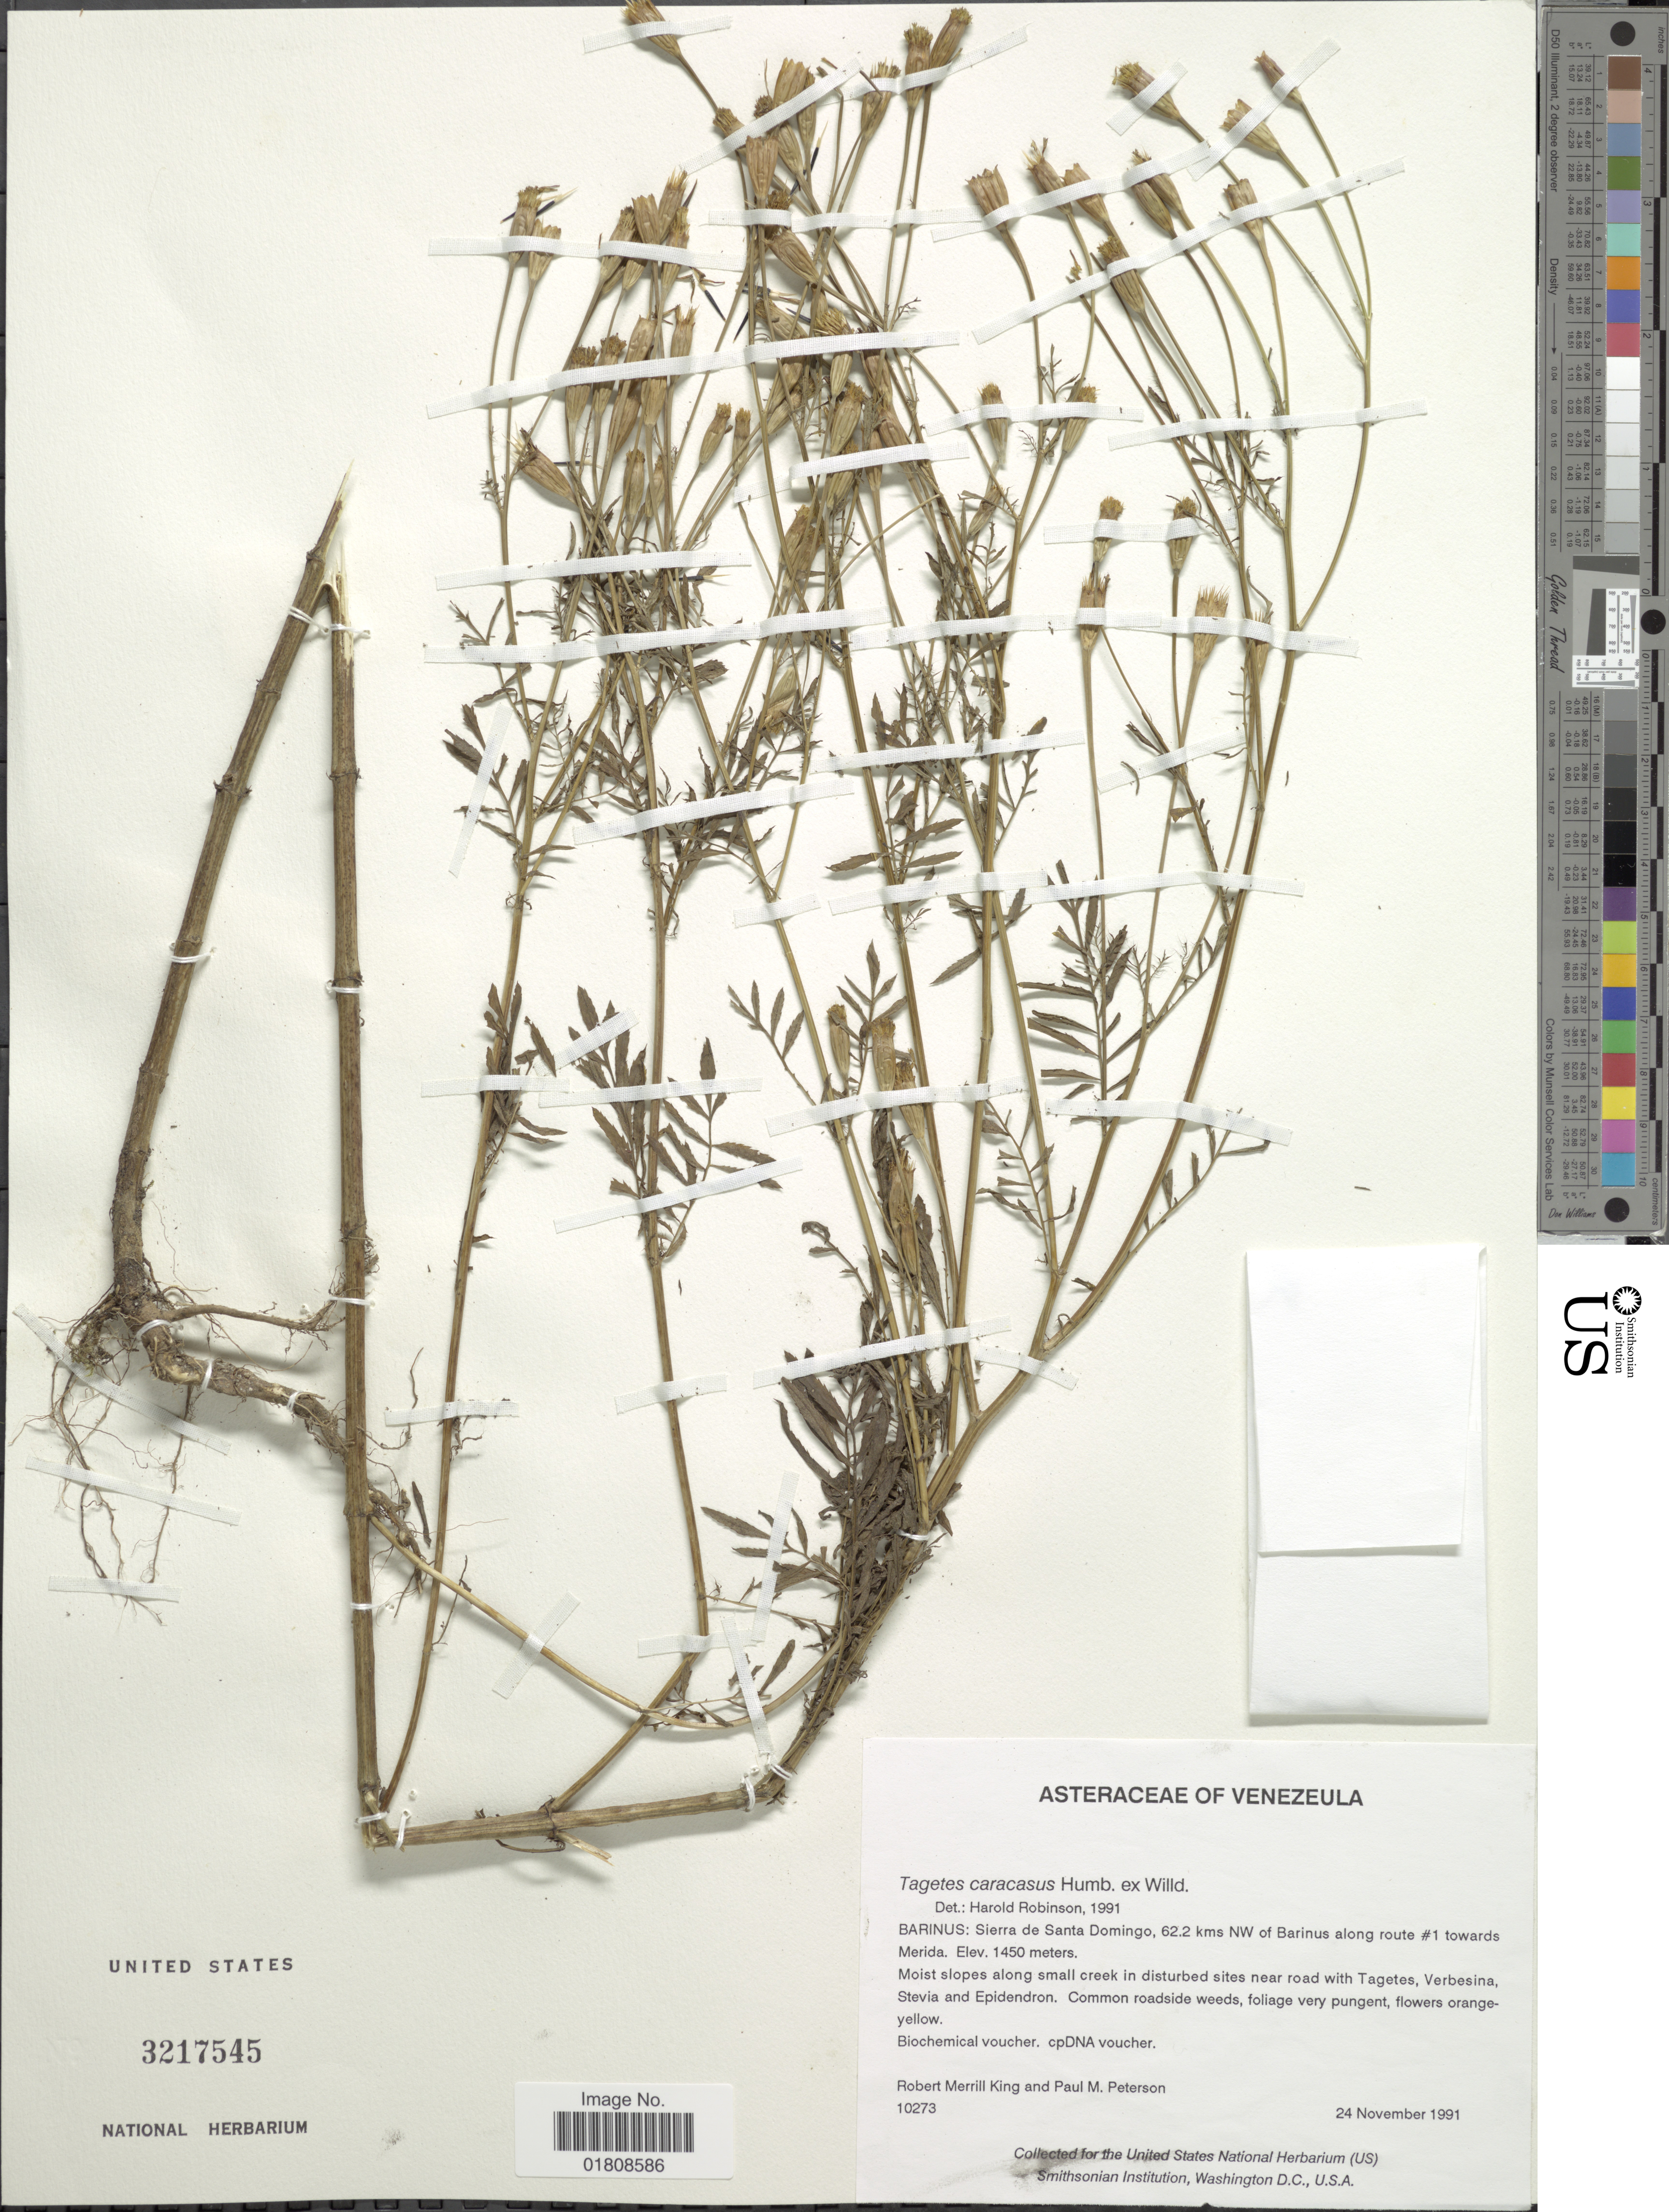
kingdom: Plantae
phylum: Tracheophyta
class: Magnoliopsida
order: Asterales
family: Asteraceae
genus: Tagetes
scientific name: Tagetes caracasana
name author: Humb. ex Willd.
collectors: R. M. King & P. M. Peterson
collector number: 10273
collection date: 1991-11-24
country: Venezuela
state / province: Mérida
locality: Barinus, Sierra de Santa Domingo, 62.2 kms NW of Barinus along route #1 towards Merida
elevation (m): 1450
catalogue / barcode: US 3217545